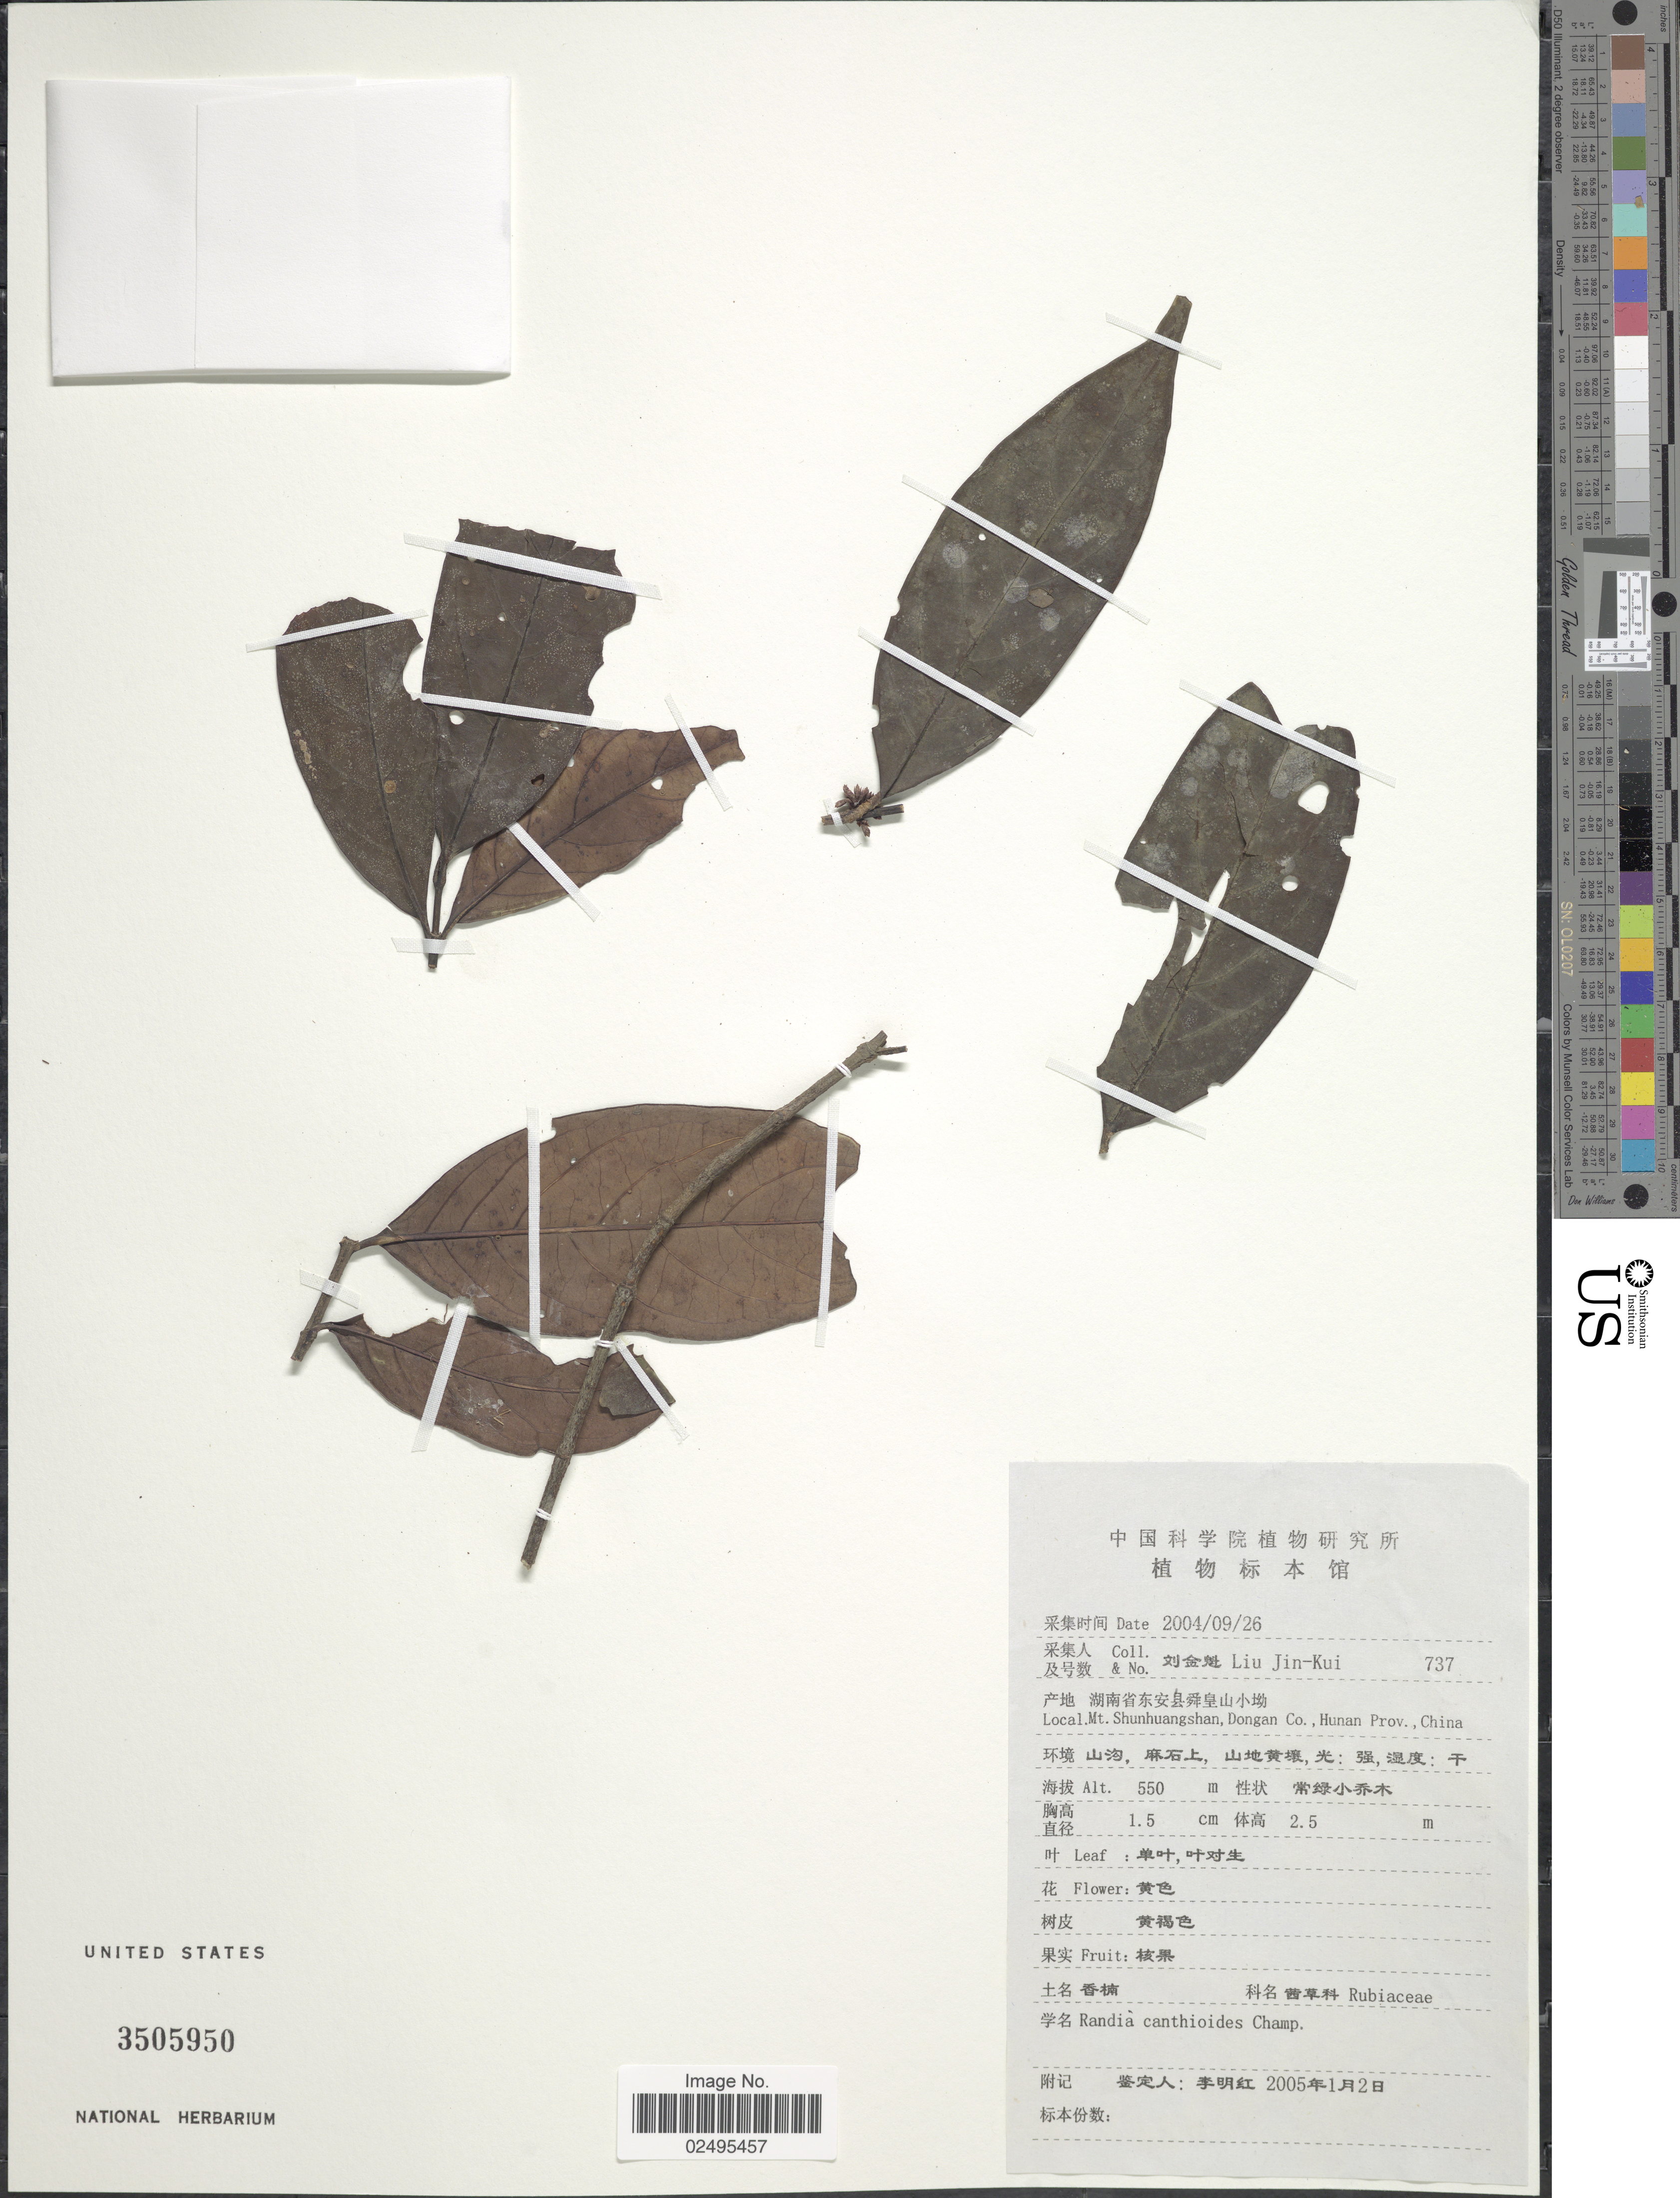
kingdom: Plantae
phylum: Tracheophyta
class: Magnoliopsida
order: Gentianales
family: Rubiaceae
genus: Aidia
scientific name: Aidia canthioides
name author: (Champ. ex Benth.) Masam.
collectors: Liu Jin-Kui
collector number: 737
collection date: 2004-09-26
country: China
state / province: Hunan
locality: Mt. Shunhuangshan, Dongan Co.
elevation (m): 550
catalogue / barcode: US 3505950